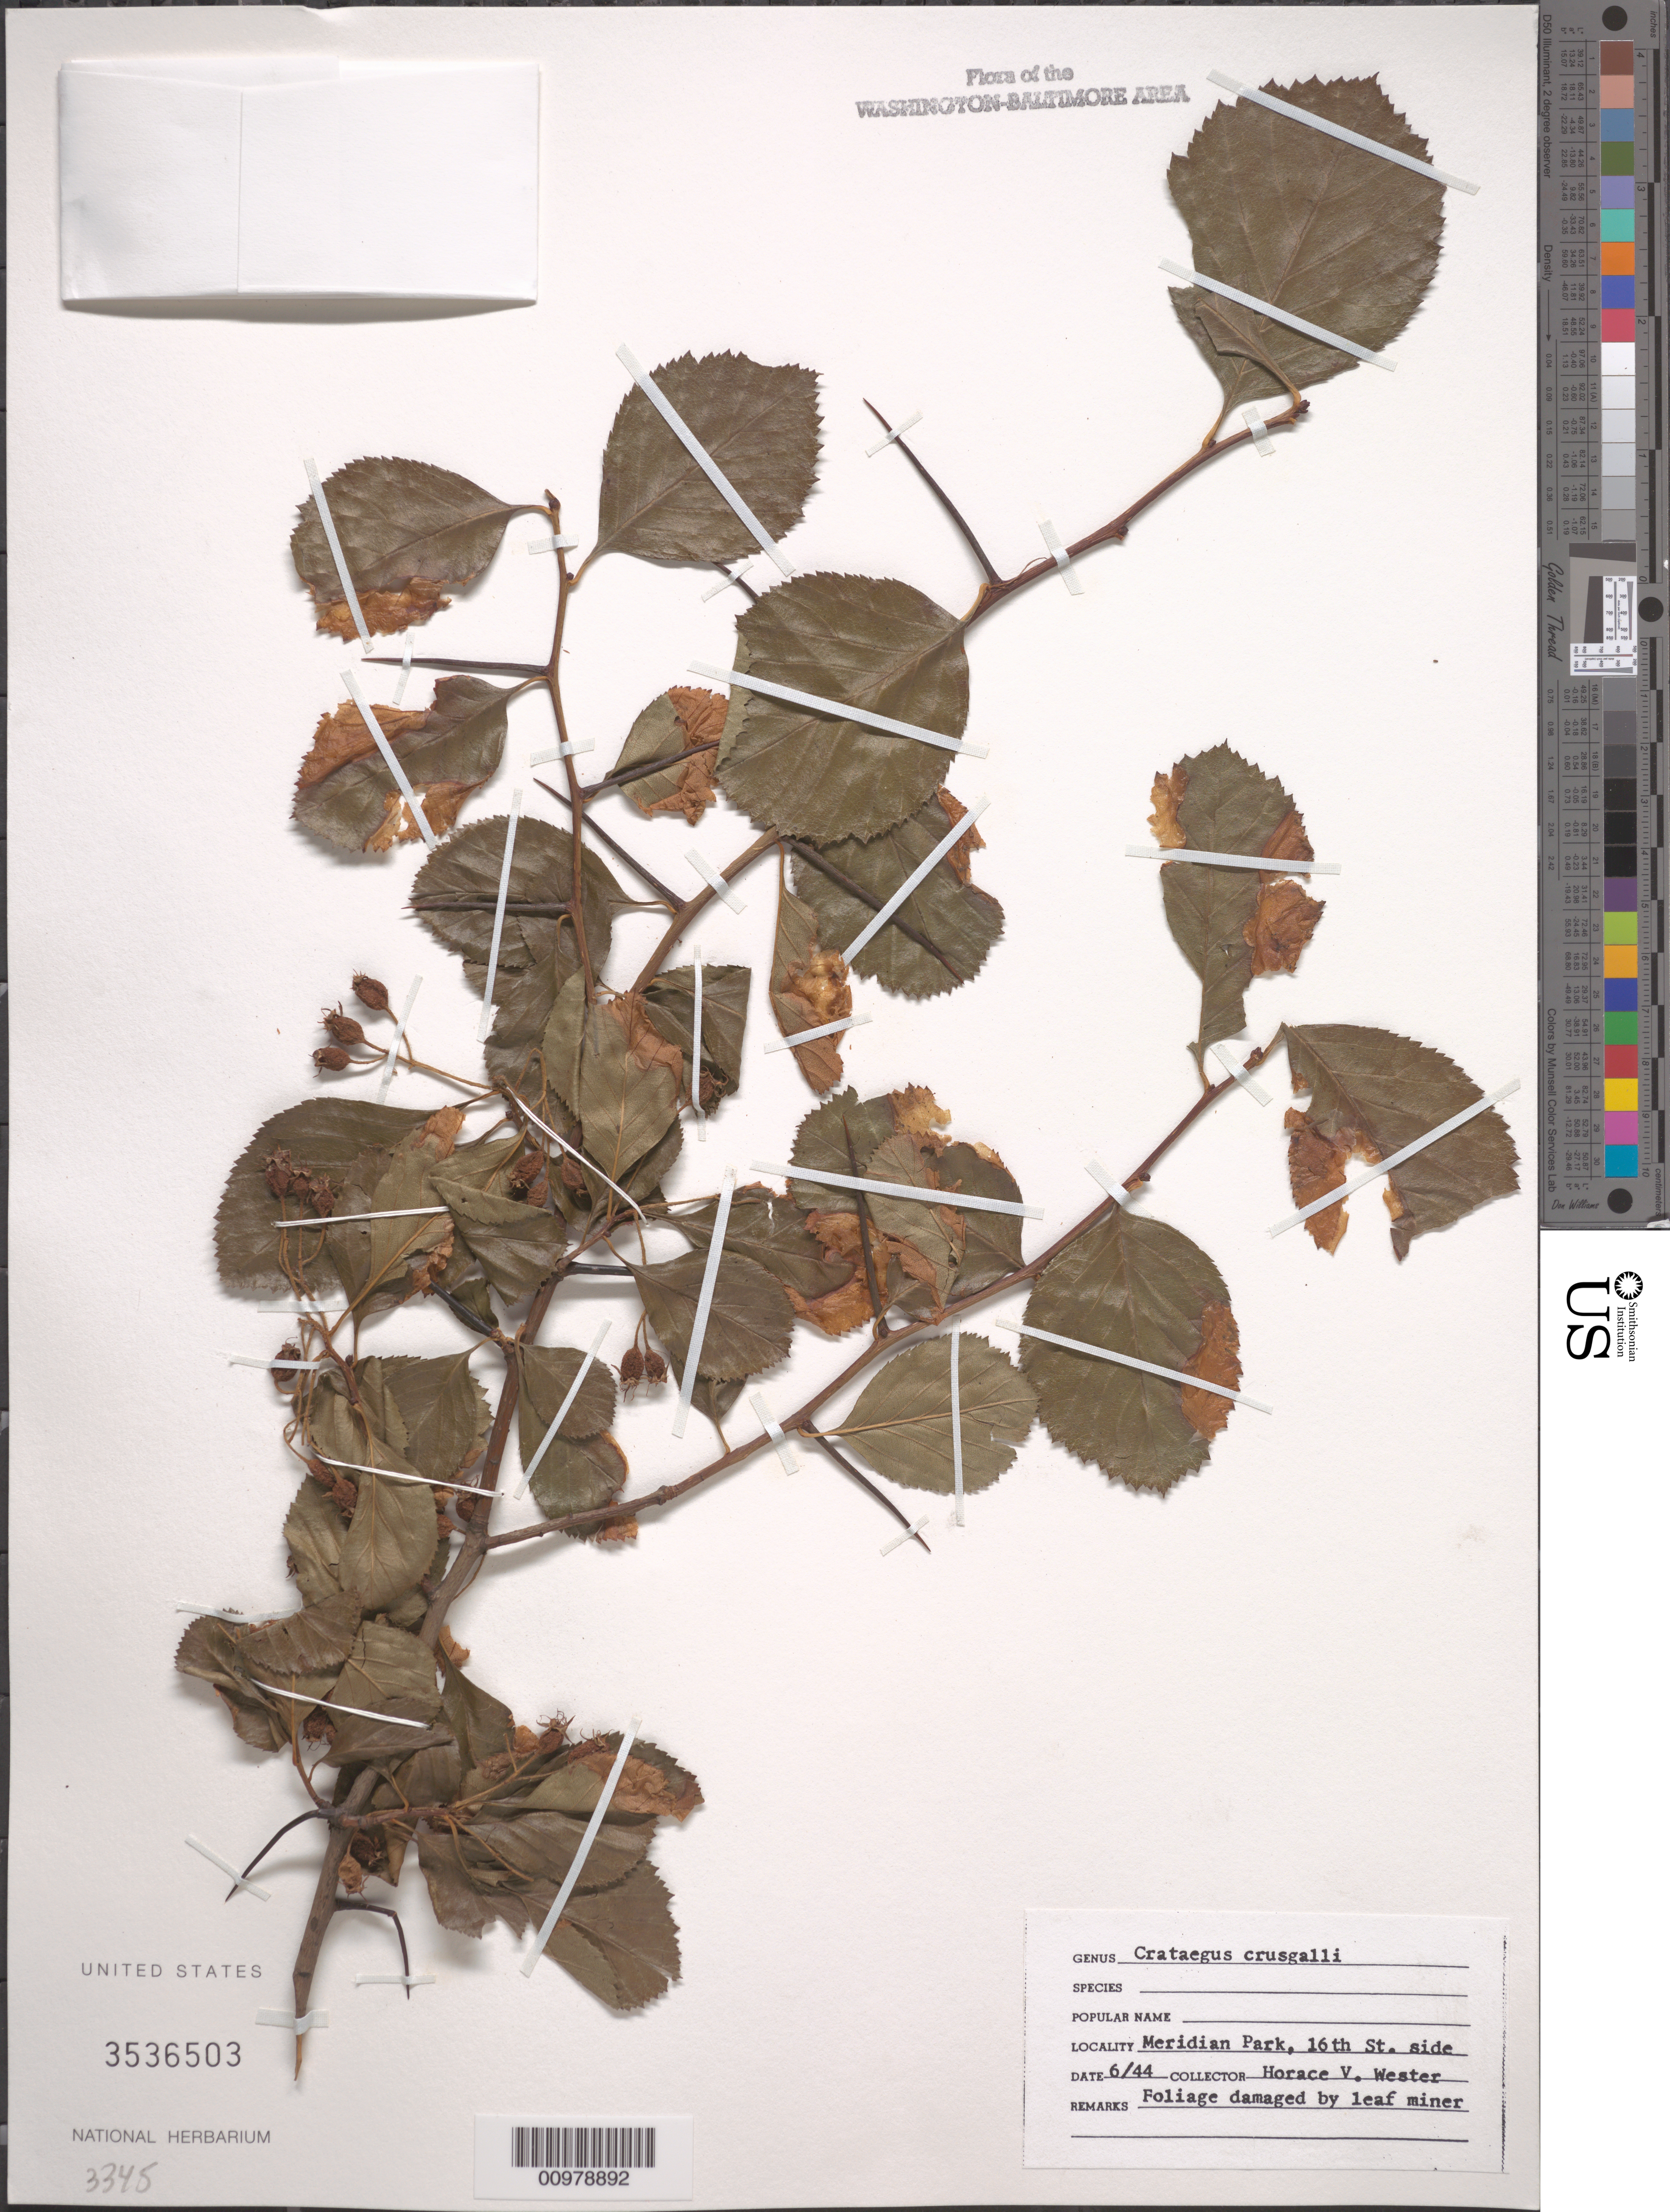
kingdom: Plantae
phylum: Tracheophyta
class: Magnoliopsida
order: Rosales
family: Rosaceae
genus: Crataegus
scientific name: Crataegus crus-galli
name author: L.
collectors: H. Wester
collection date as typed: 6/44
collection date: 1944-06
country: United States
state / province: District of Columbia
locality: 16th St. side, Meridian Park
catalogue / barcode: US 3536503